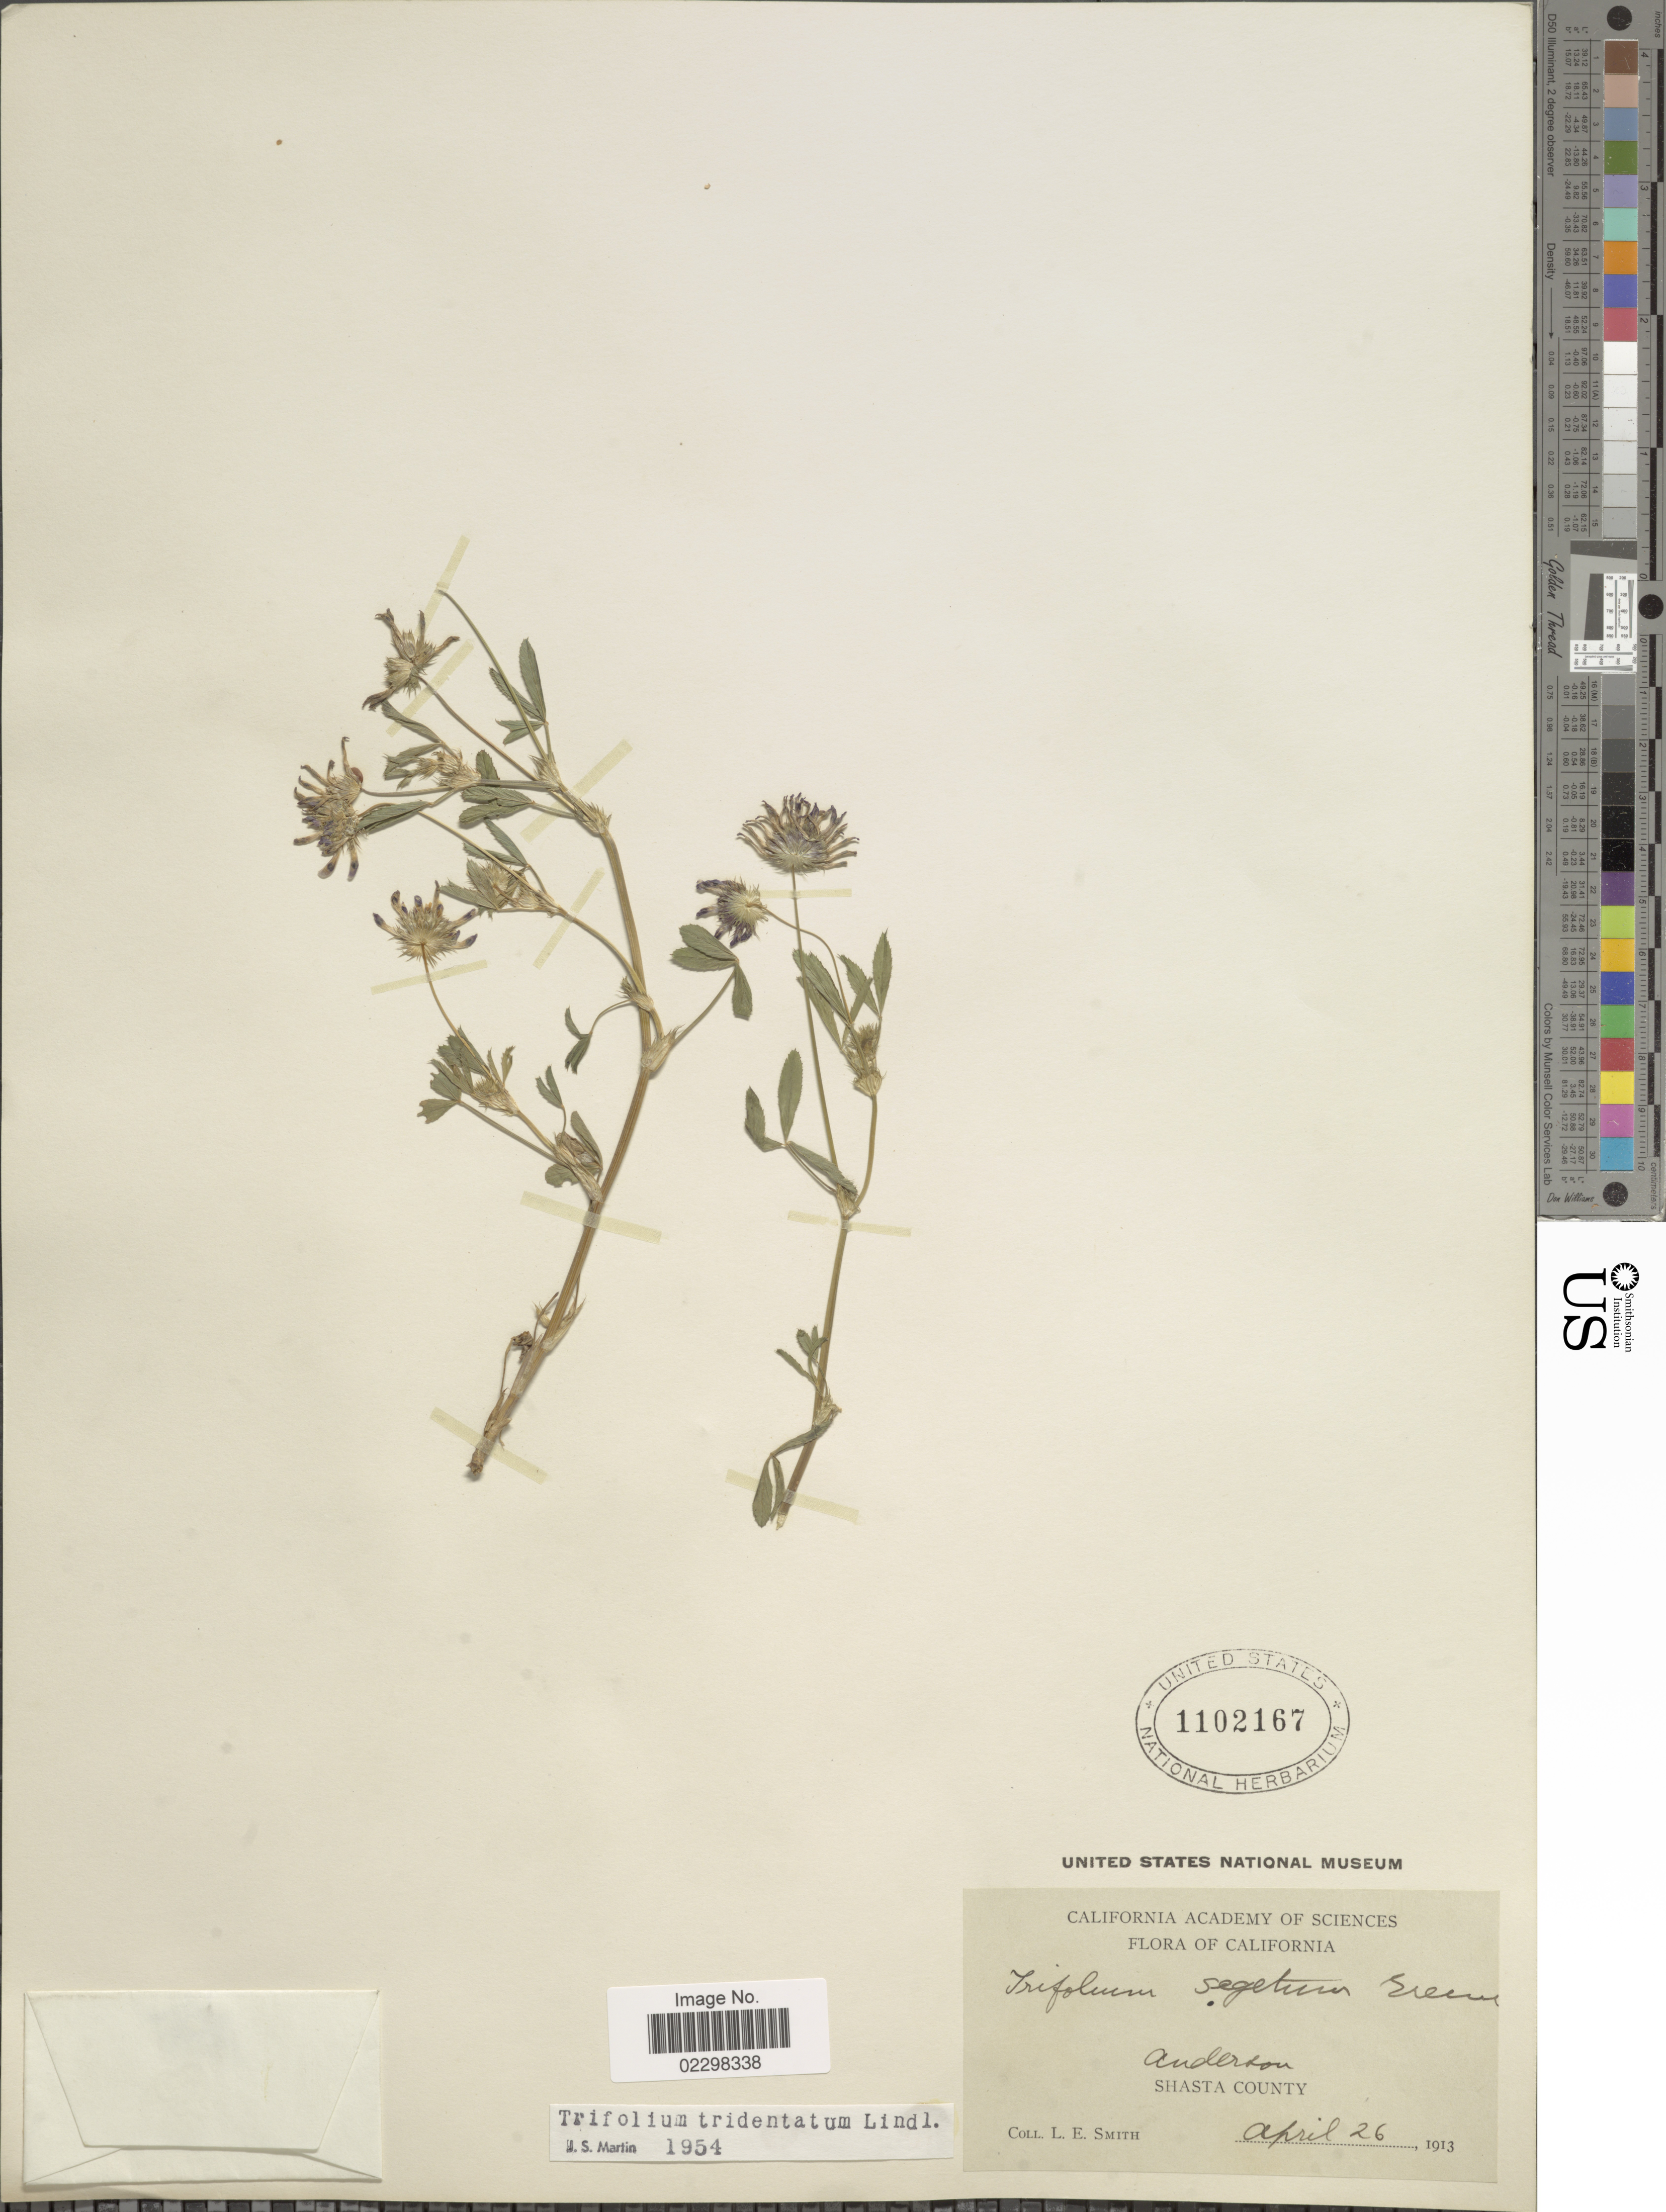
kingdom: Plantae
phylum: Tracheophyta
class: Magnoliopsida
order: Fabales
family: Fabaceae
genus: Trifolium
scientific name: Trifolium tridentatum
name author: Lindl.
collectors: L. E. Smith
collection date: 1913-04-26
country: United States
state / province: California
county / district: Shasta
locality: California, Anderson, Shasta County.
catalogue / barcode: US 1102167